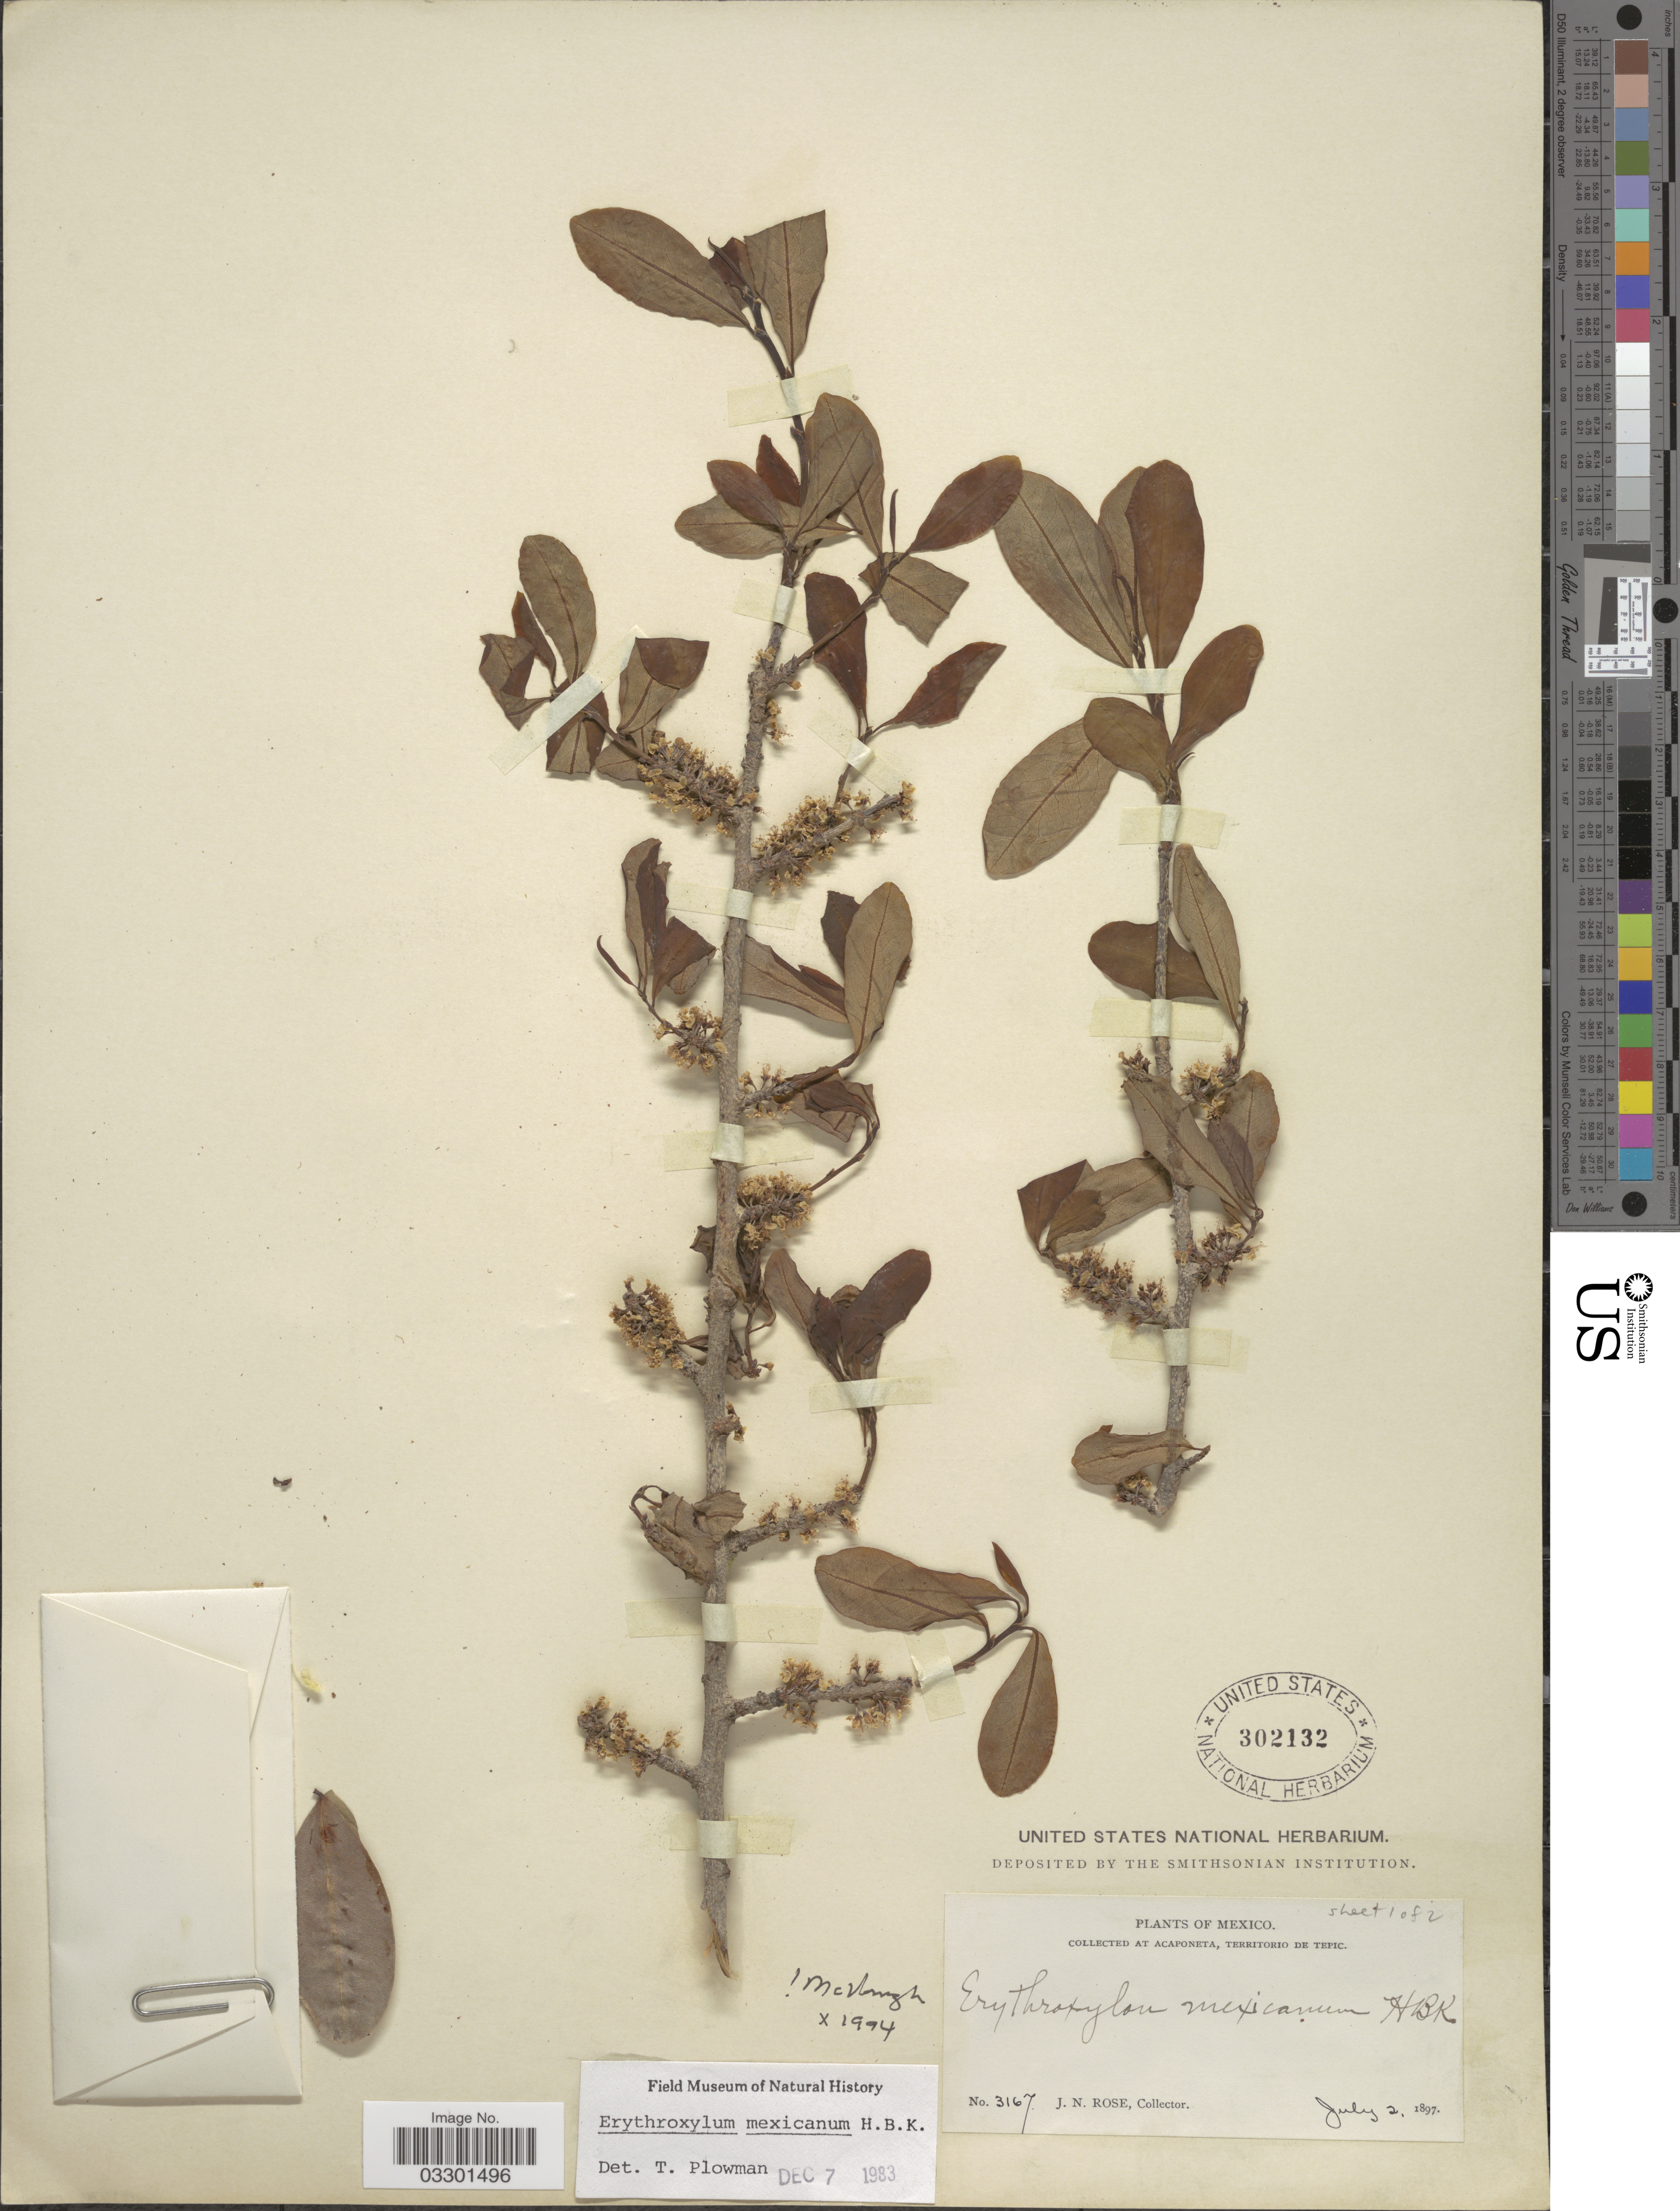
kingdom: Plantae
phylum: Tracheophyta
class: Magnoliopsida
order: Malpighiales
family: Erythroxylaceae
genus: Erythroxylum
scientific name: Erythroxylum mexicanum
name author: Kunth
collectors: J. N. Rose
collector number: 3167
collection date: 1897-07-02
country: Mexico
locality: Acaponeta, Territorio de Tepic.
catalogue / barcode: US 302132